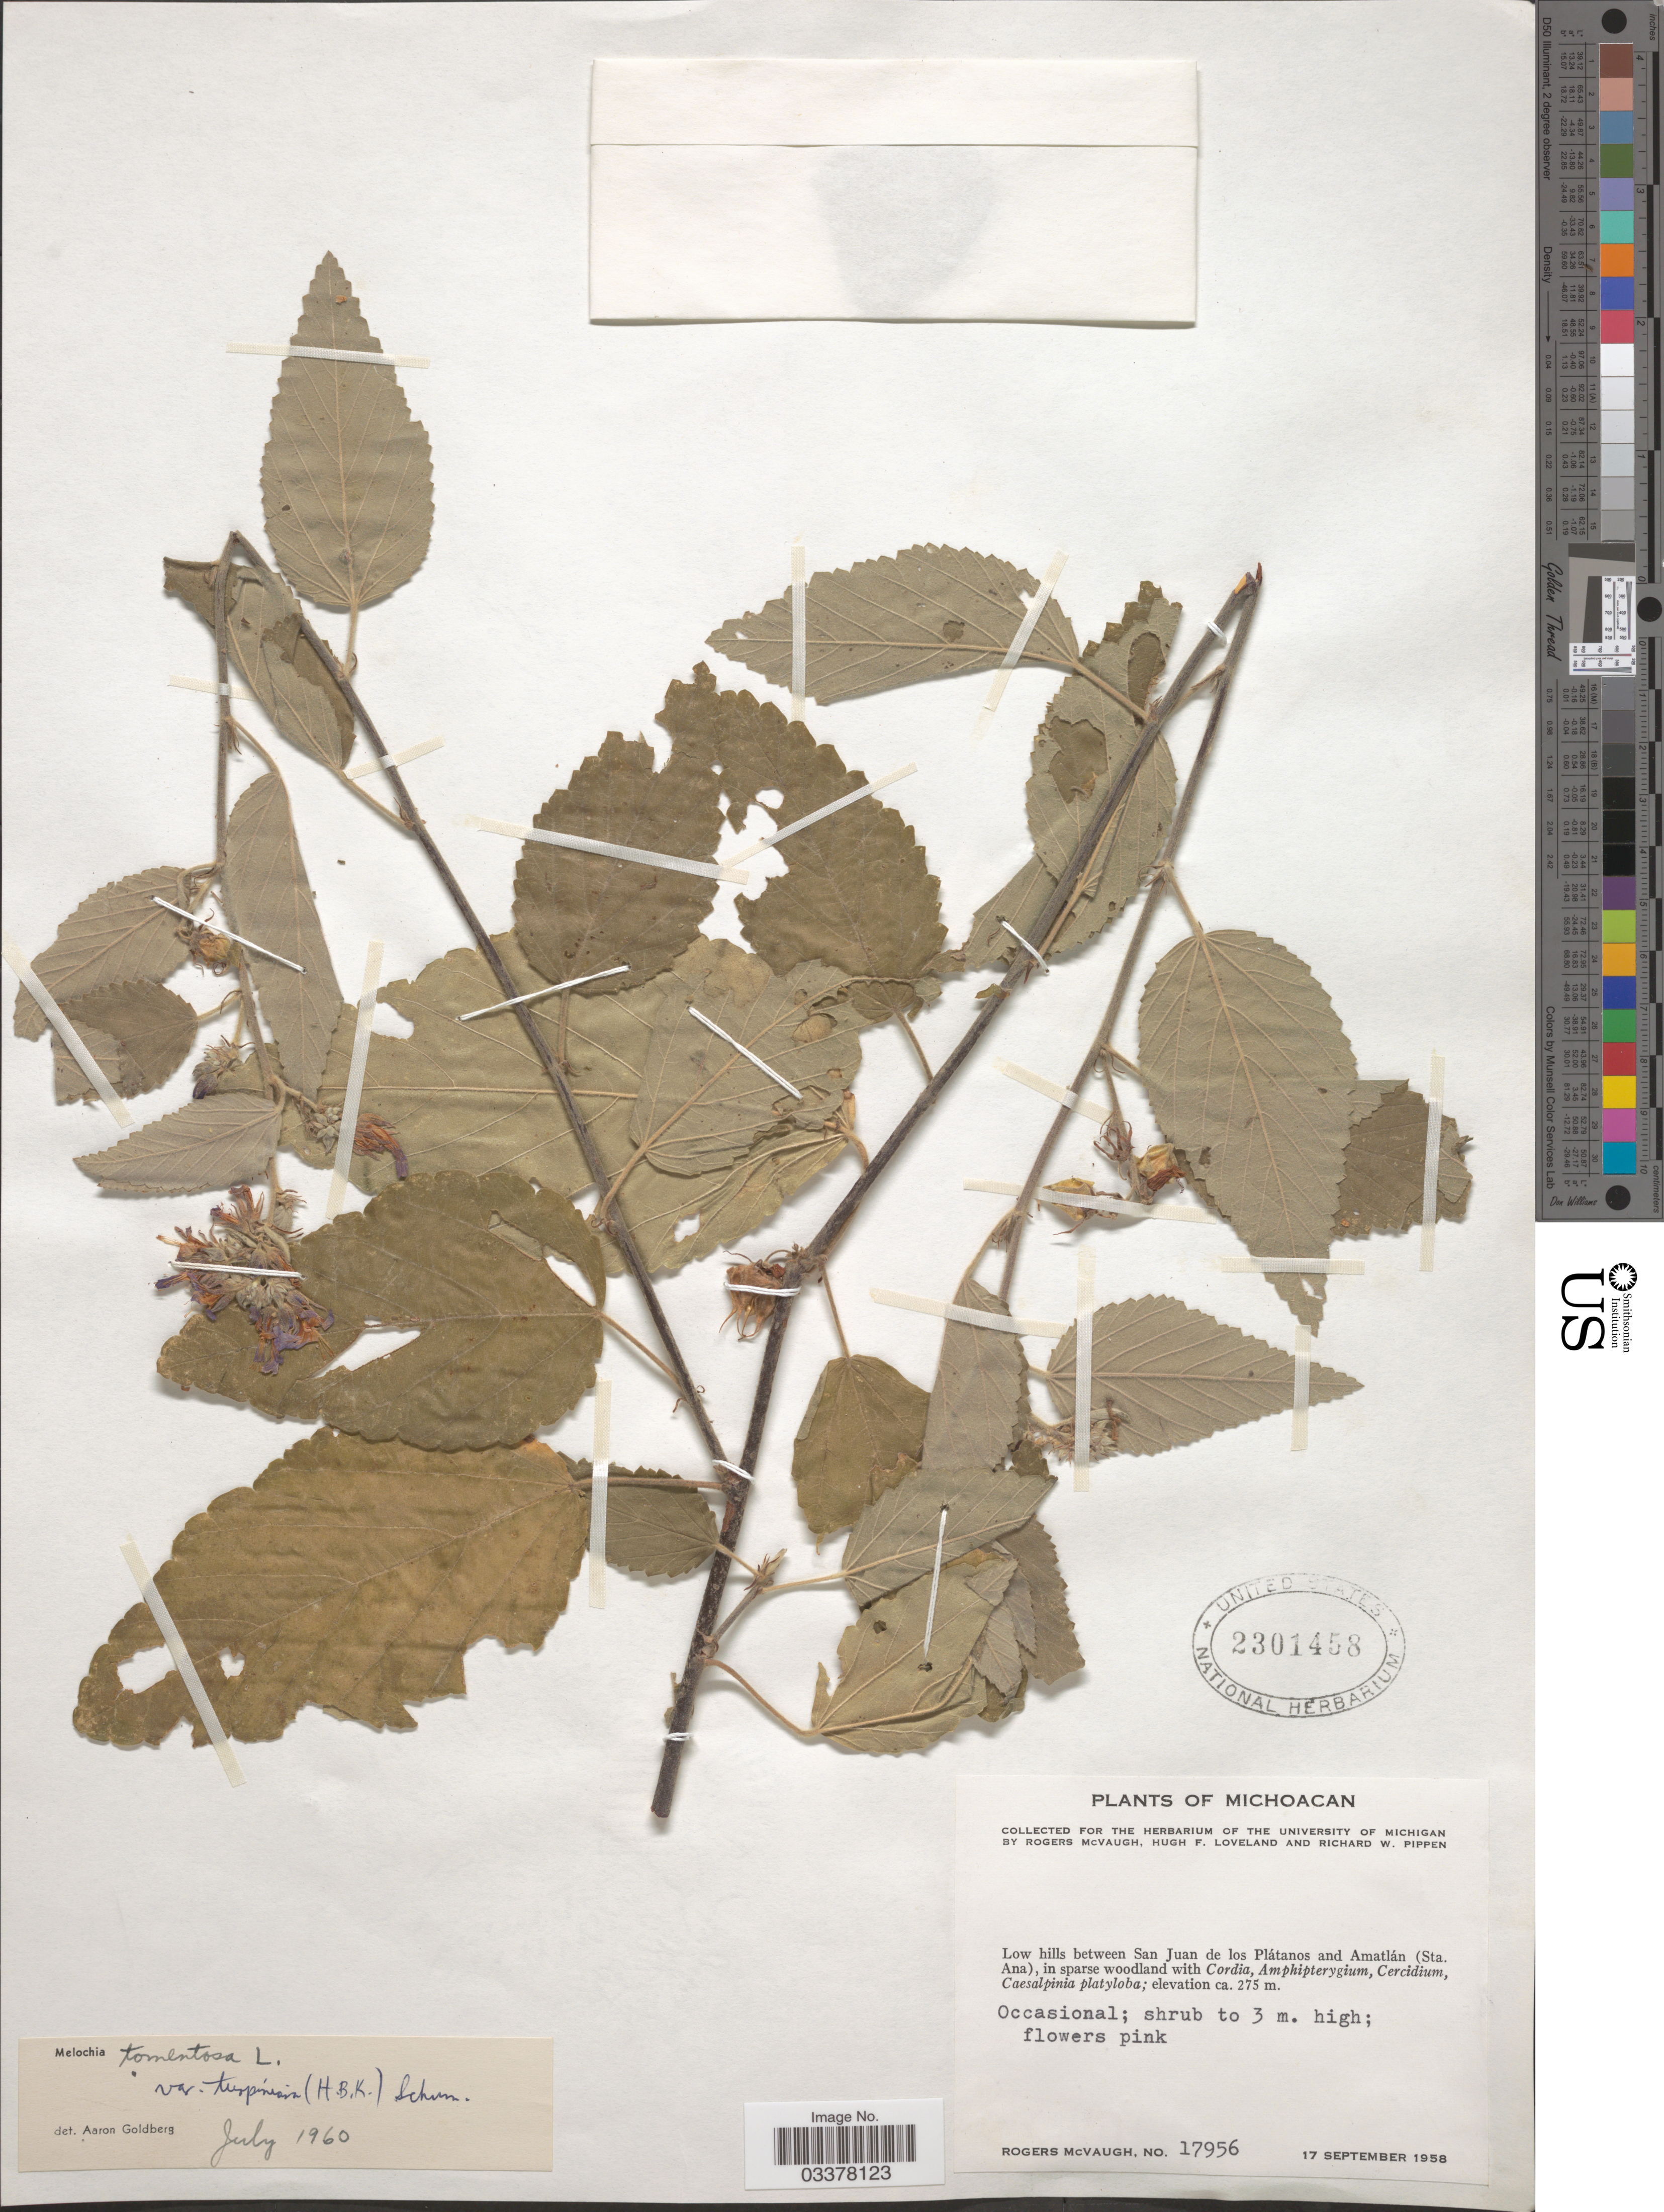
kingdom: Plantae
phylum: Tracheophyta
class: Magnoliopsida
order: Malvales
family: Malvaceae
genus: Melochia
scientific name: Melochia tomentosa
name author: L.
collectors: R. McVaugh, H. Loveland & R. W. Pippen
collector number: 17956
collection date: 1958-09-17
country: Mexico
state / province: Michoacán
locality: Low hills between San Juan de los Plátanos and Amatlán (Sta. Ana).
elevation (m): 275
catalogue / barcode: US 2301458